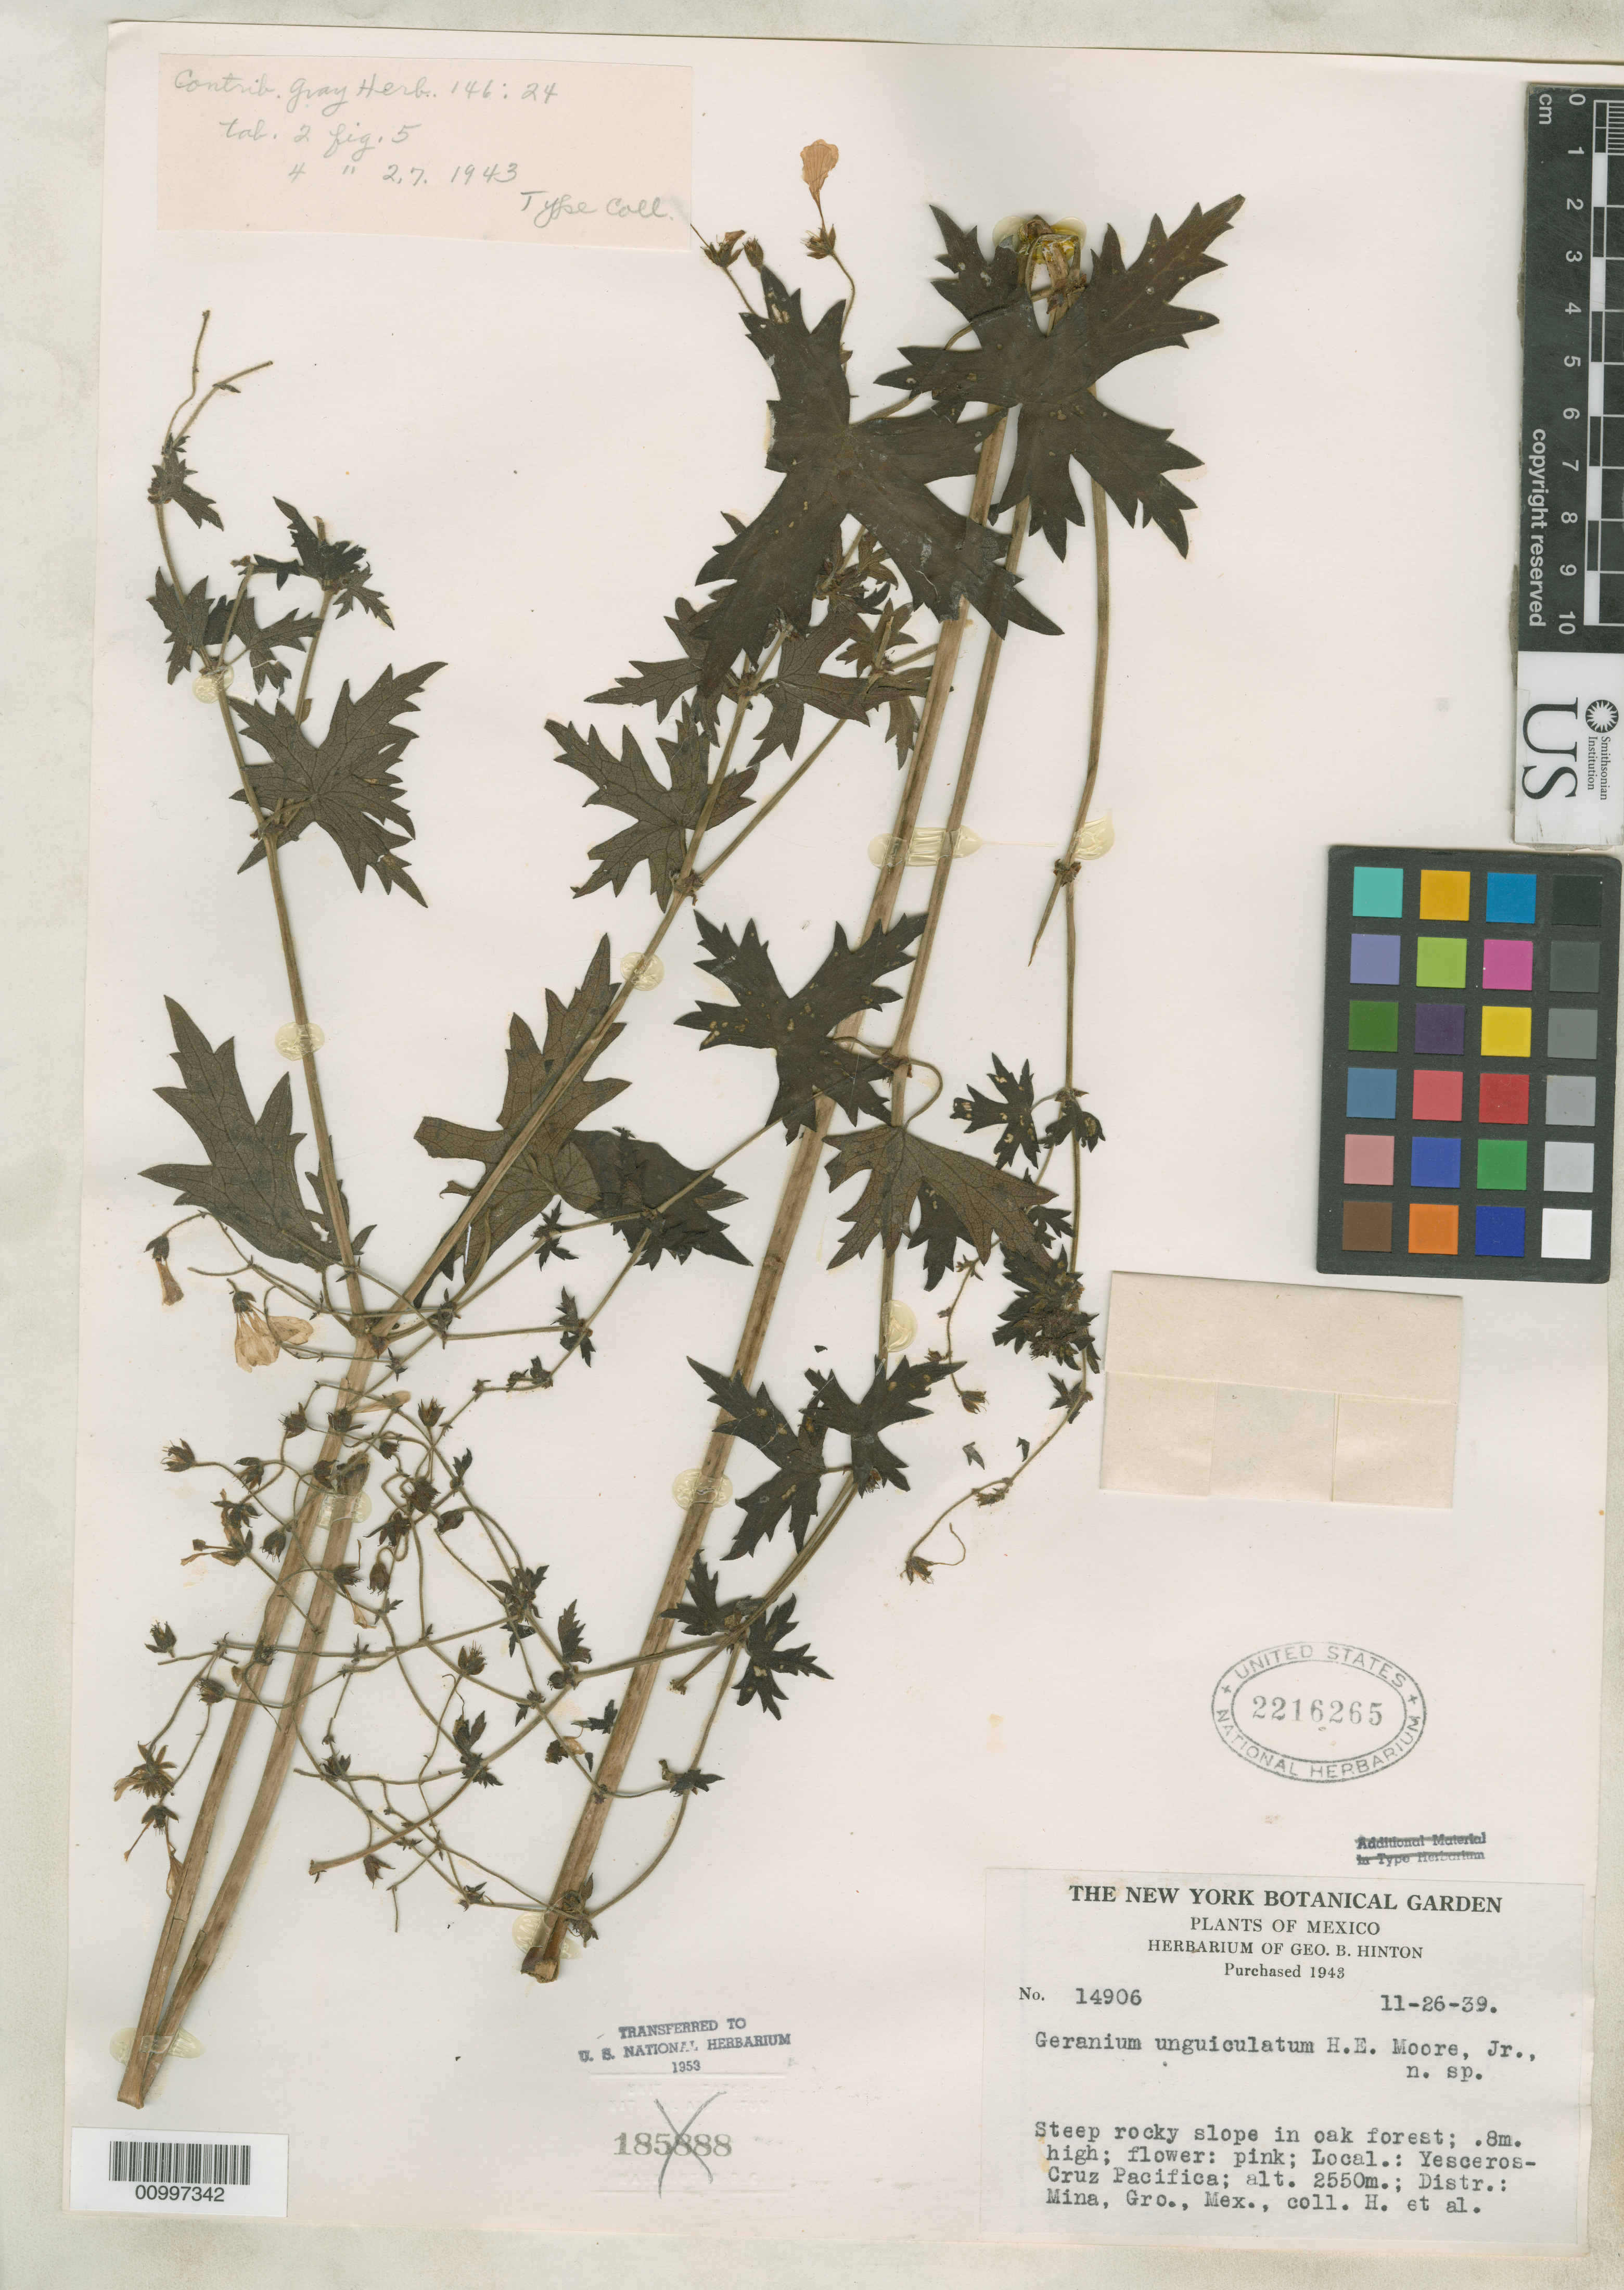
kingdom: Plantae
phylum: Tracheophyta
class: Magnoliopsida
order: Geraniales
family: Geraniaceae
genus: Geranium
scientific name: Geranium unguiculatum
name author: H.E. Moore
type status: Isotype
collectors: G. B. Hinton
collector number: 14906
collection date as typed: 26 Nov 1939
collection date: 1939-11-26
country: Mexico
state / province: Guerrero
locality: Yesceros-Cruz Pacifica. Mina.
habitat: Steep rocky slope in oak forest.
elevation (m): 2550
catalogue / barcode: US 2216265